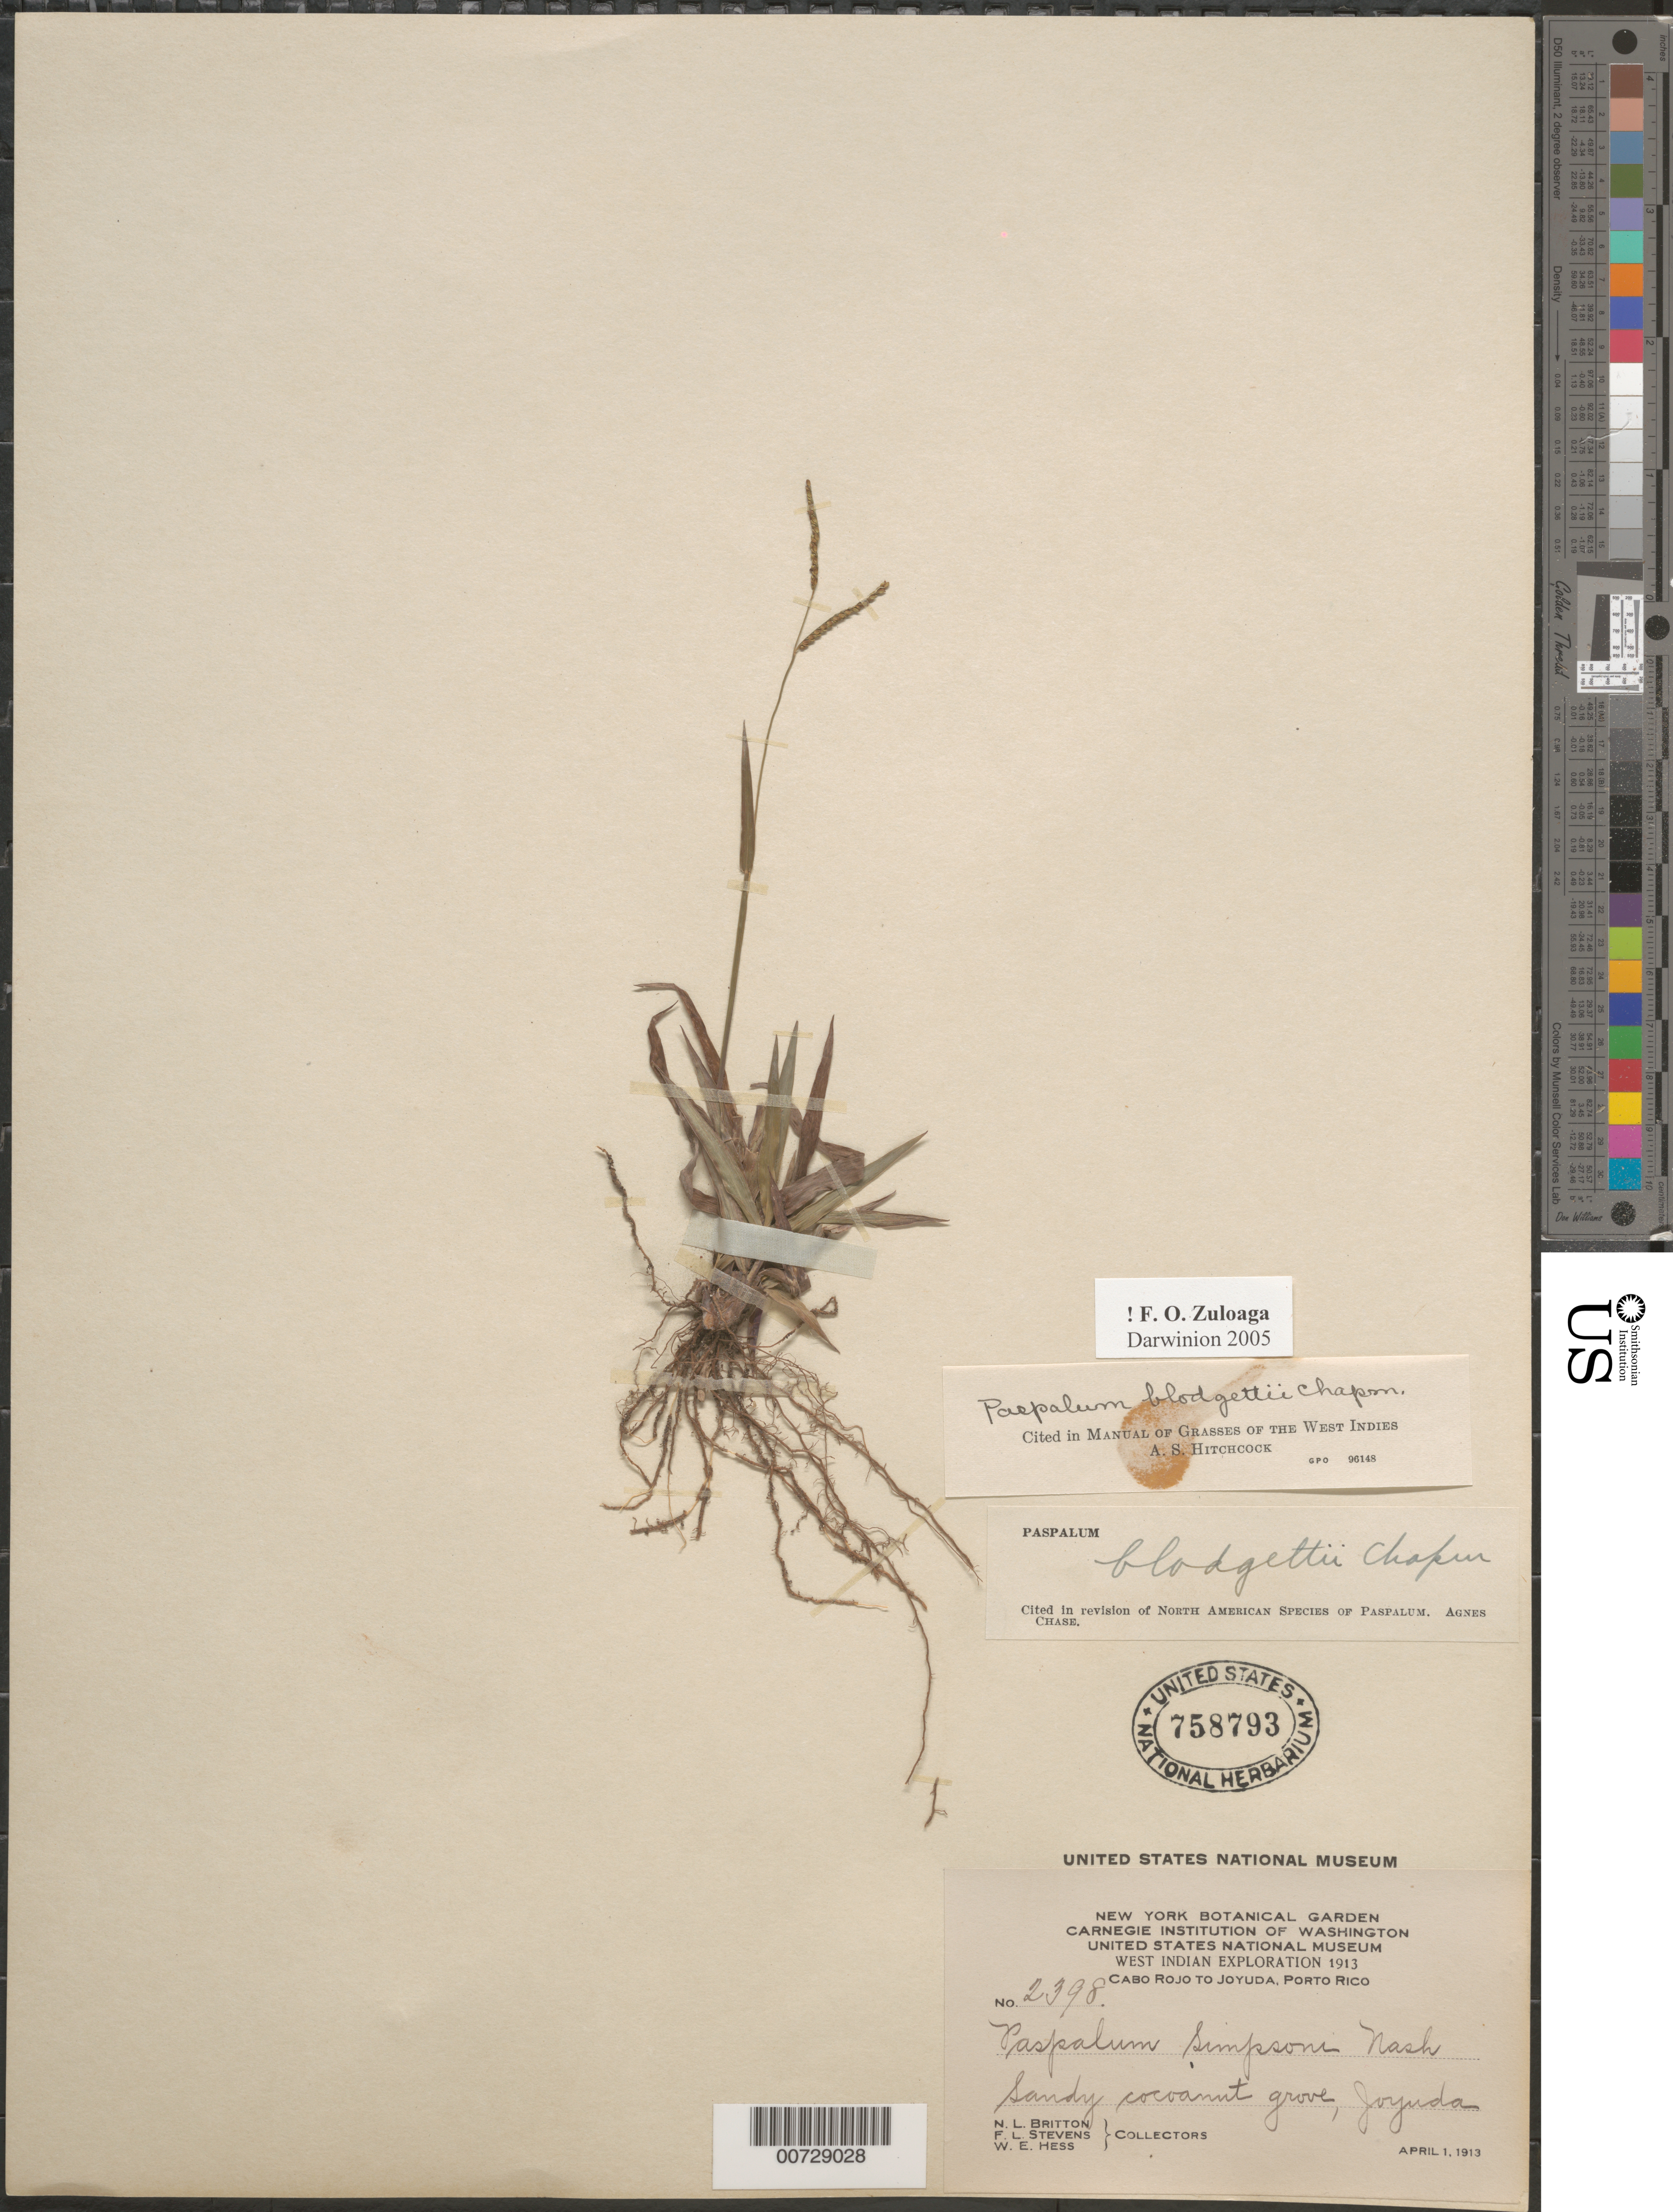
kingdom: Plantae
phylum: Tracheophyta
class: Liliopsida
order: Poales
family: Poaceae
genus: Paspalum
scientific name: Paspalum blodgettii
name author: Chapm.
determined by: Chase, [M.] Agnes, (US)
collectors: N. Britton, F. L. Stevens & W. Hess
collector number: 2398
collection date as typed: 01 Apr 1913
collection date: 1913-04-01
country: Puerto Rico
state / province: Cabo Rojo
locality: Cabo Rojo to Joyuda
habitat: Sandy cocoanut grove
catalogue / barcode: US 758793